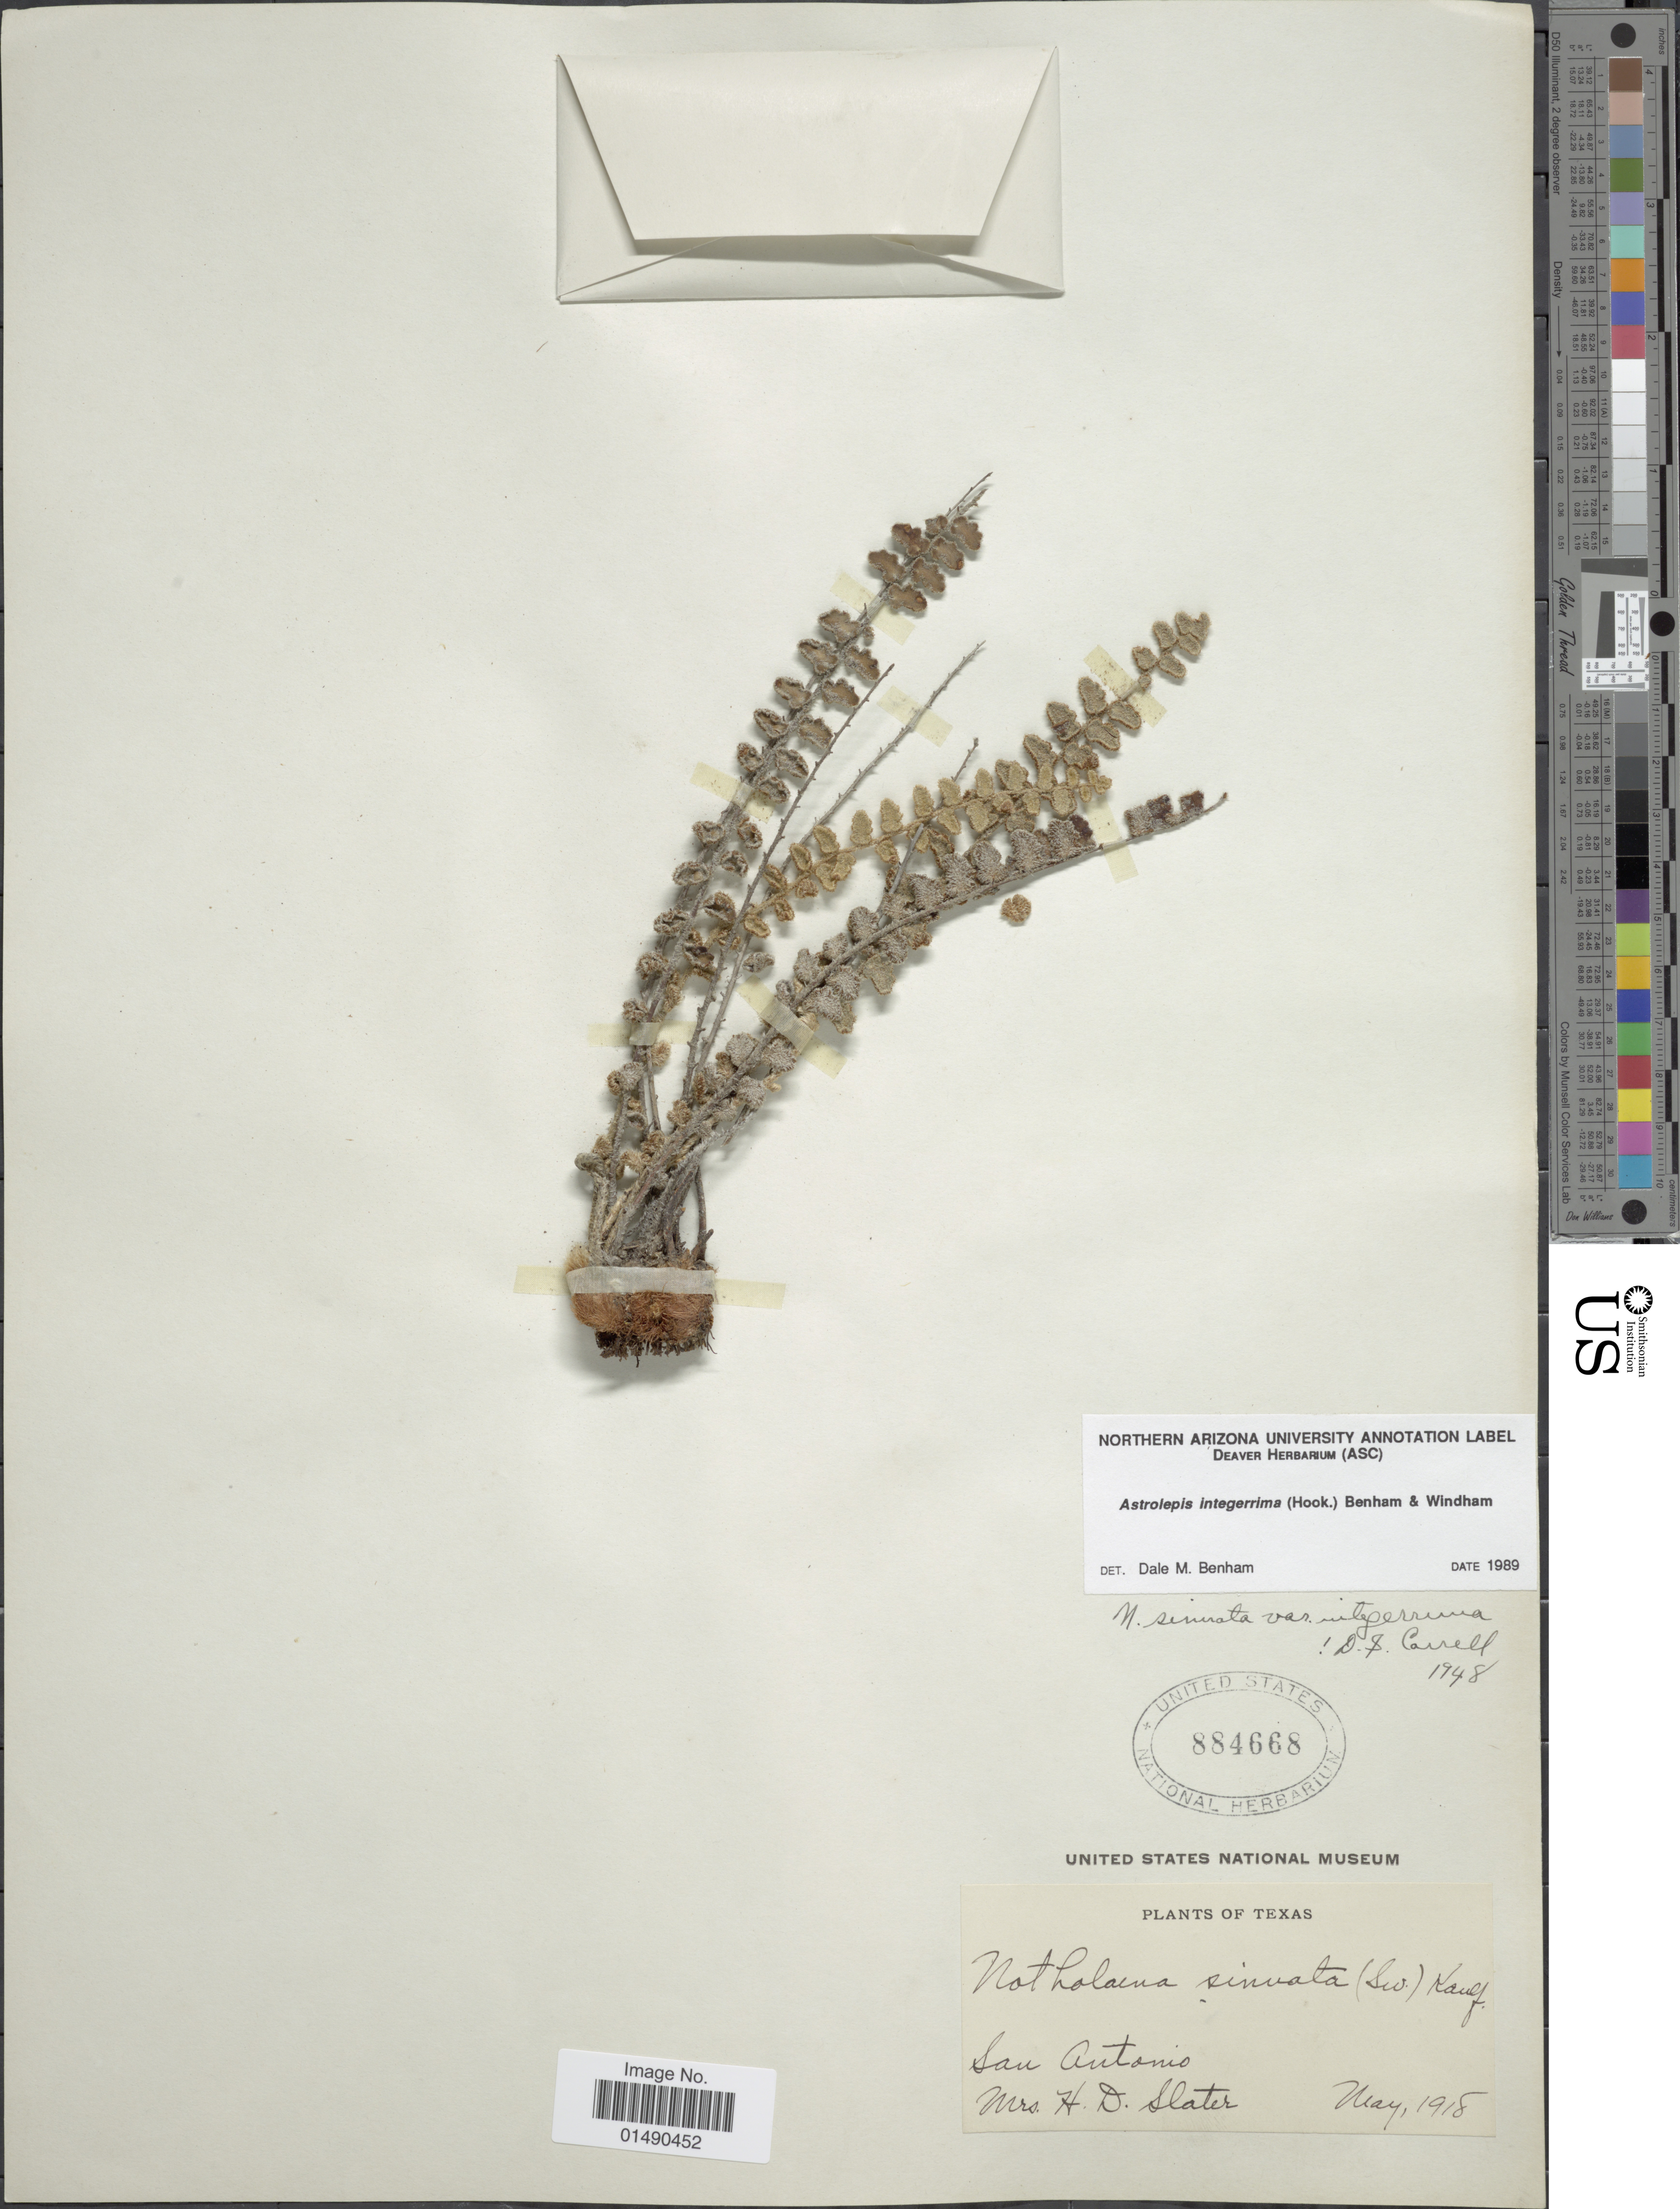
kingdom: Plantae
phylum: Tracheophyta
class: Polypodiopsida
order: Polypodiales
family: Pteridaceae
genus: Astrolepis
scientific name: Astrolepis integerrima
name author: (Hook.) D.M. Benham & Windham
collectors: H. Slater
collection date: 1915-05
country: United States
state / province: Texas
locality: San Antonio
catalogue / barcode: US 884668